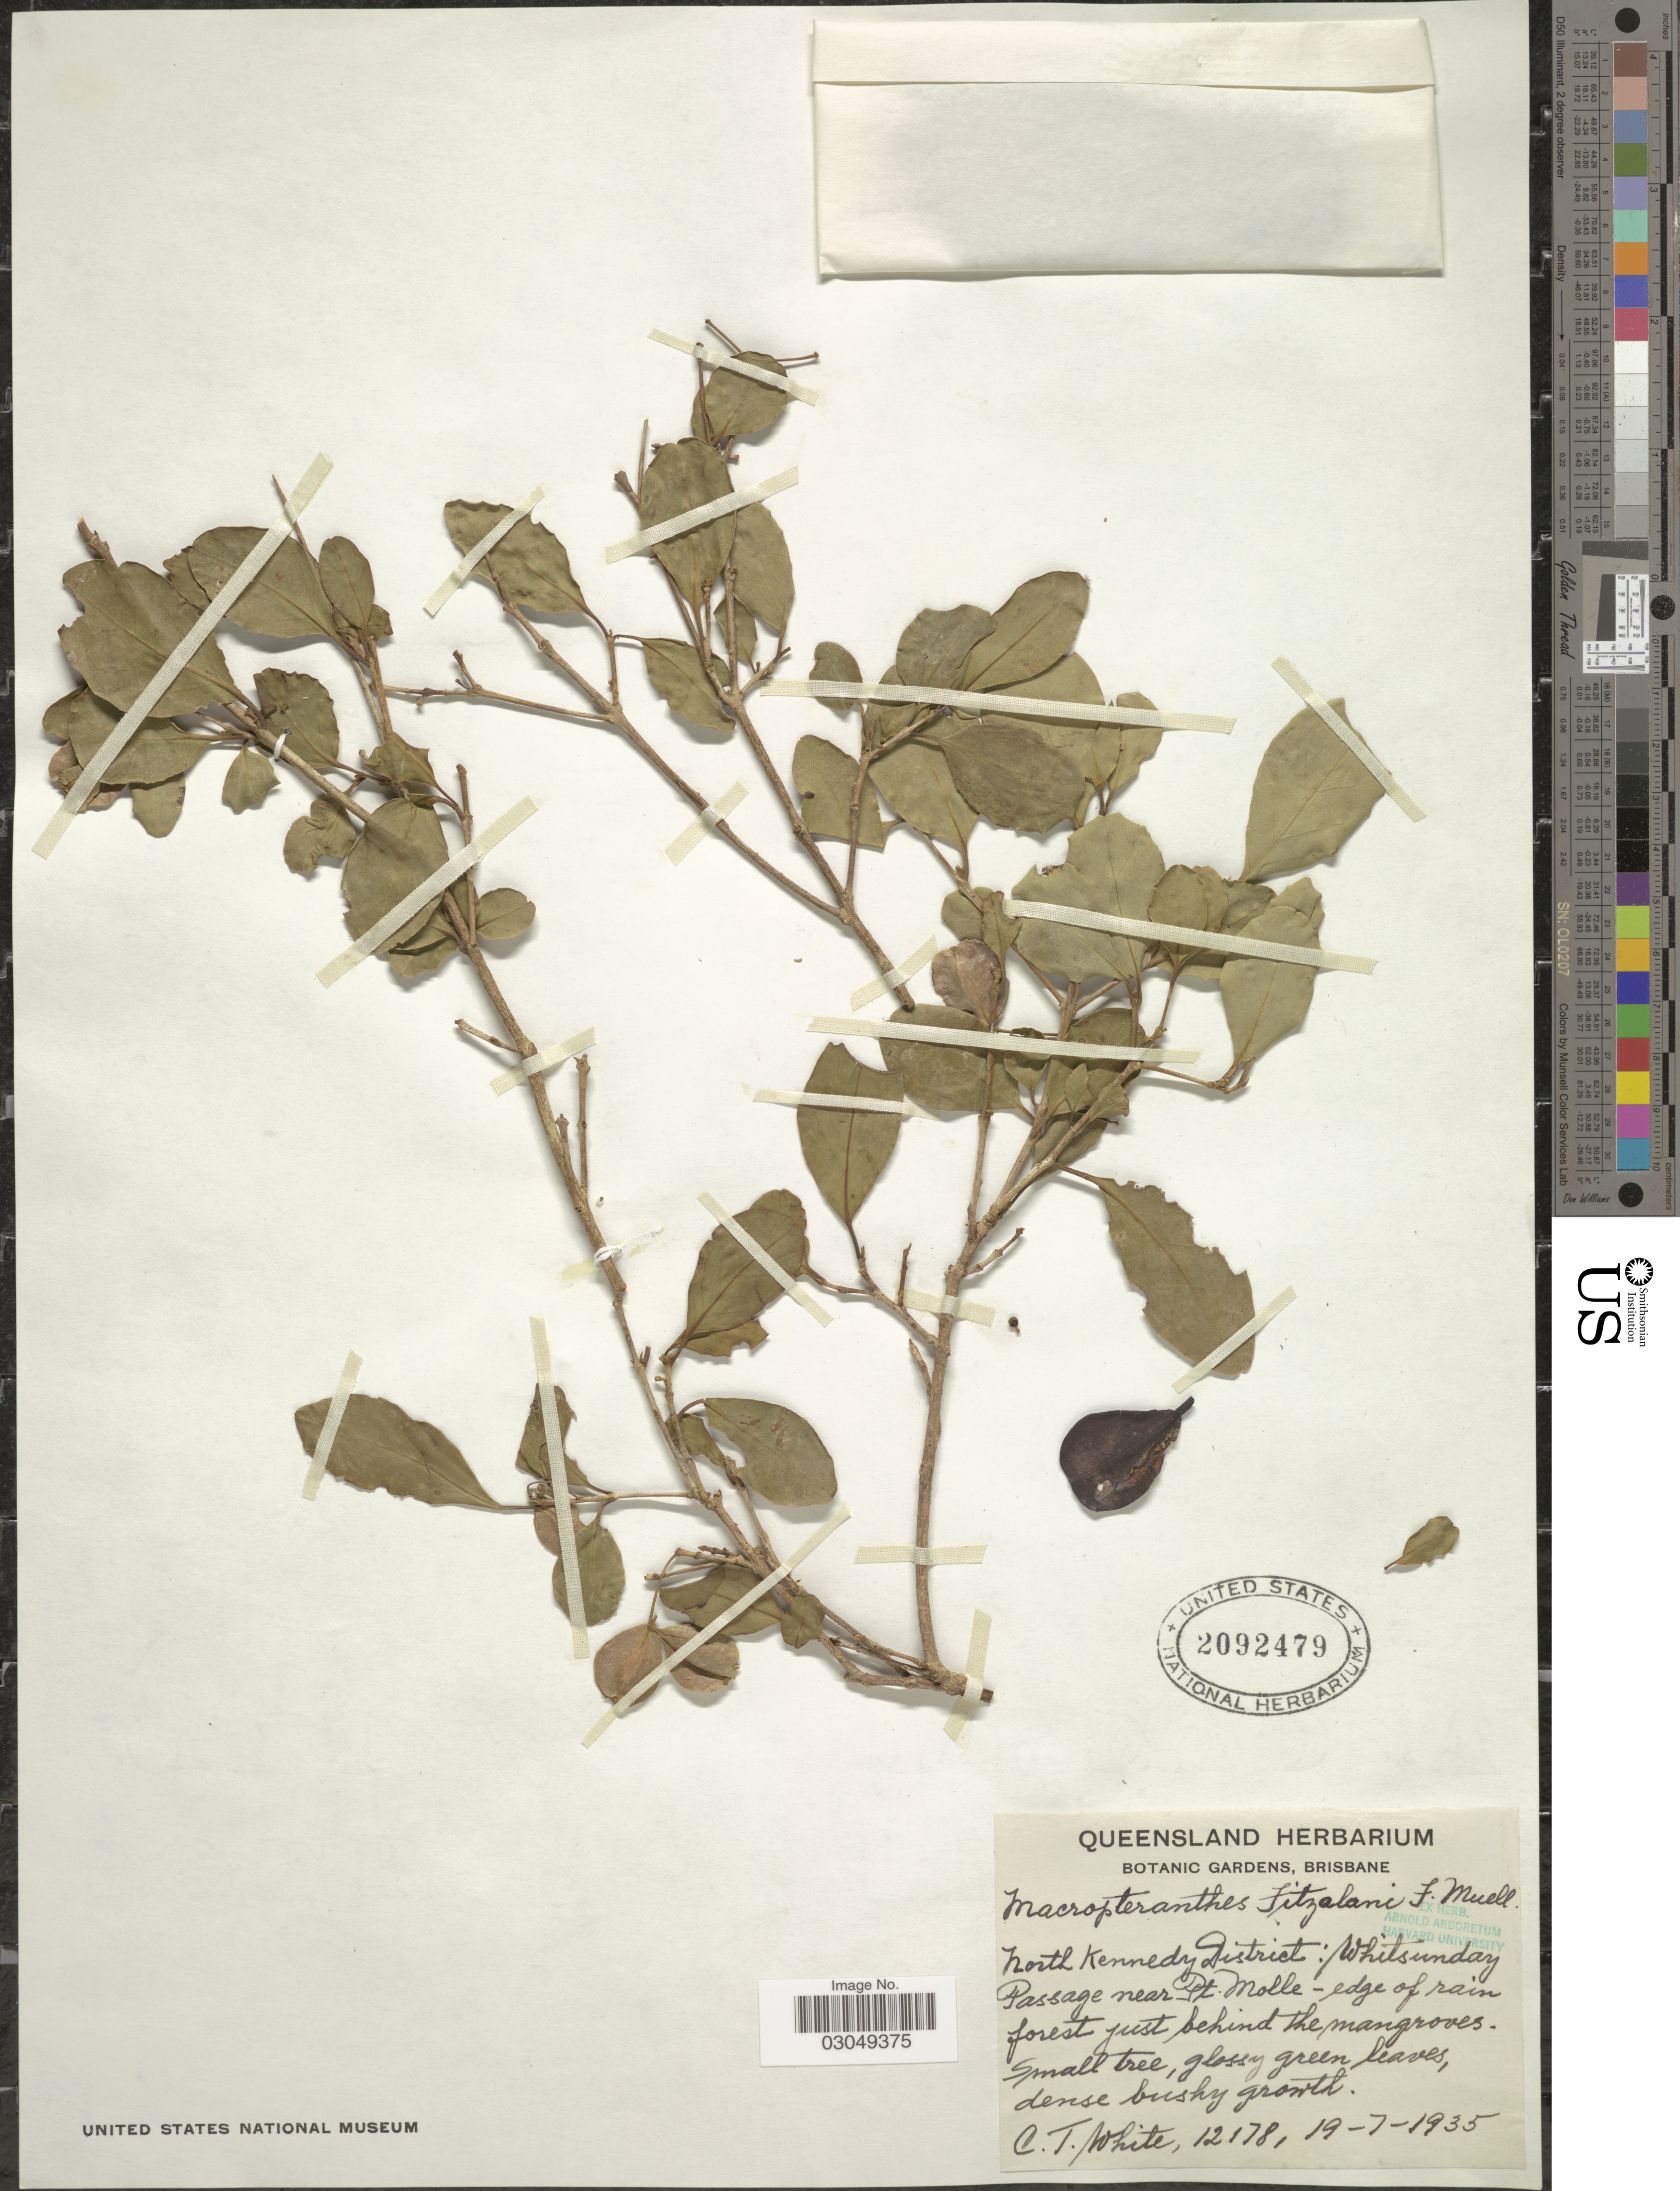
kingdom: Plantae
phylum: Tracheophyta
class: Magnoliopsida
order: Myrtales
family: Combretaceae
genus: Macropteranthes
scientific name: Macropteranthes fitzalanii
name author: F. Muell.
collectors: C. T. White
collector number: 12178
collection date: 1935-07-19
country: Australia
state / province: Queensland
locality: North Kennedy District: Whitsunday Passage near Pt. Molle.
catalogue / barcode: US 2092479